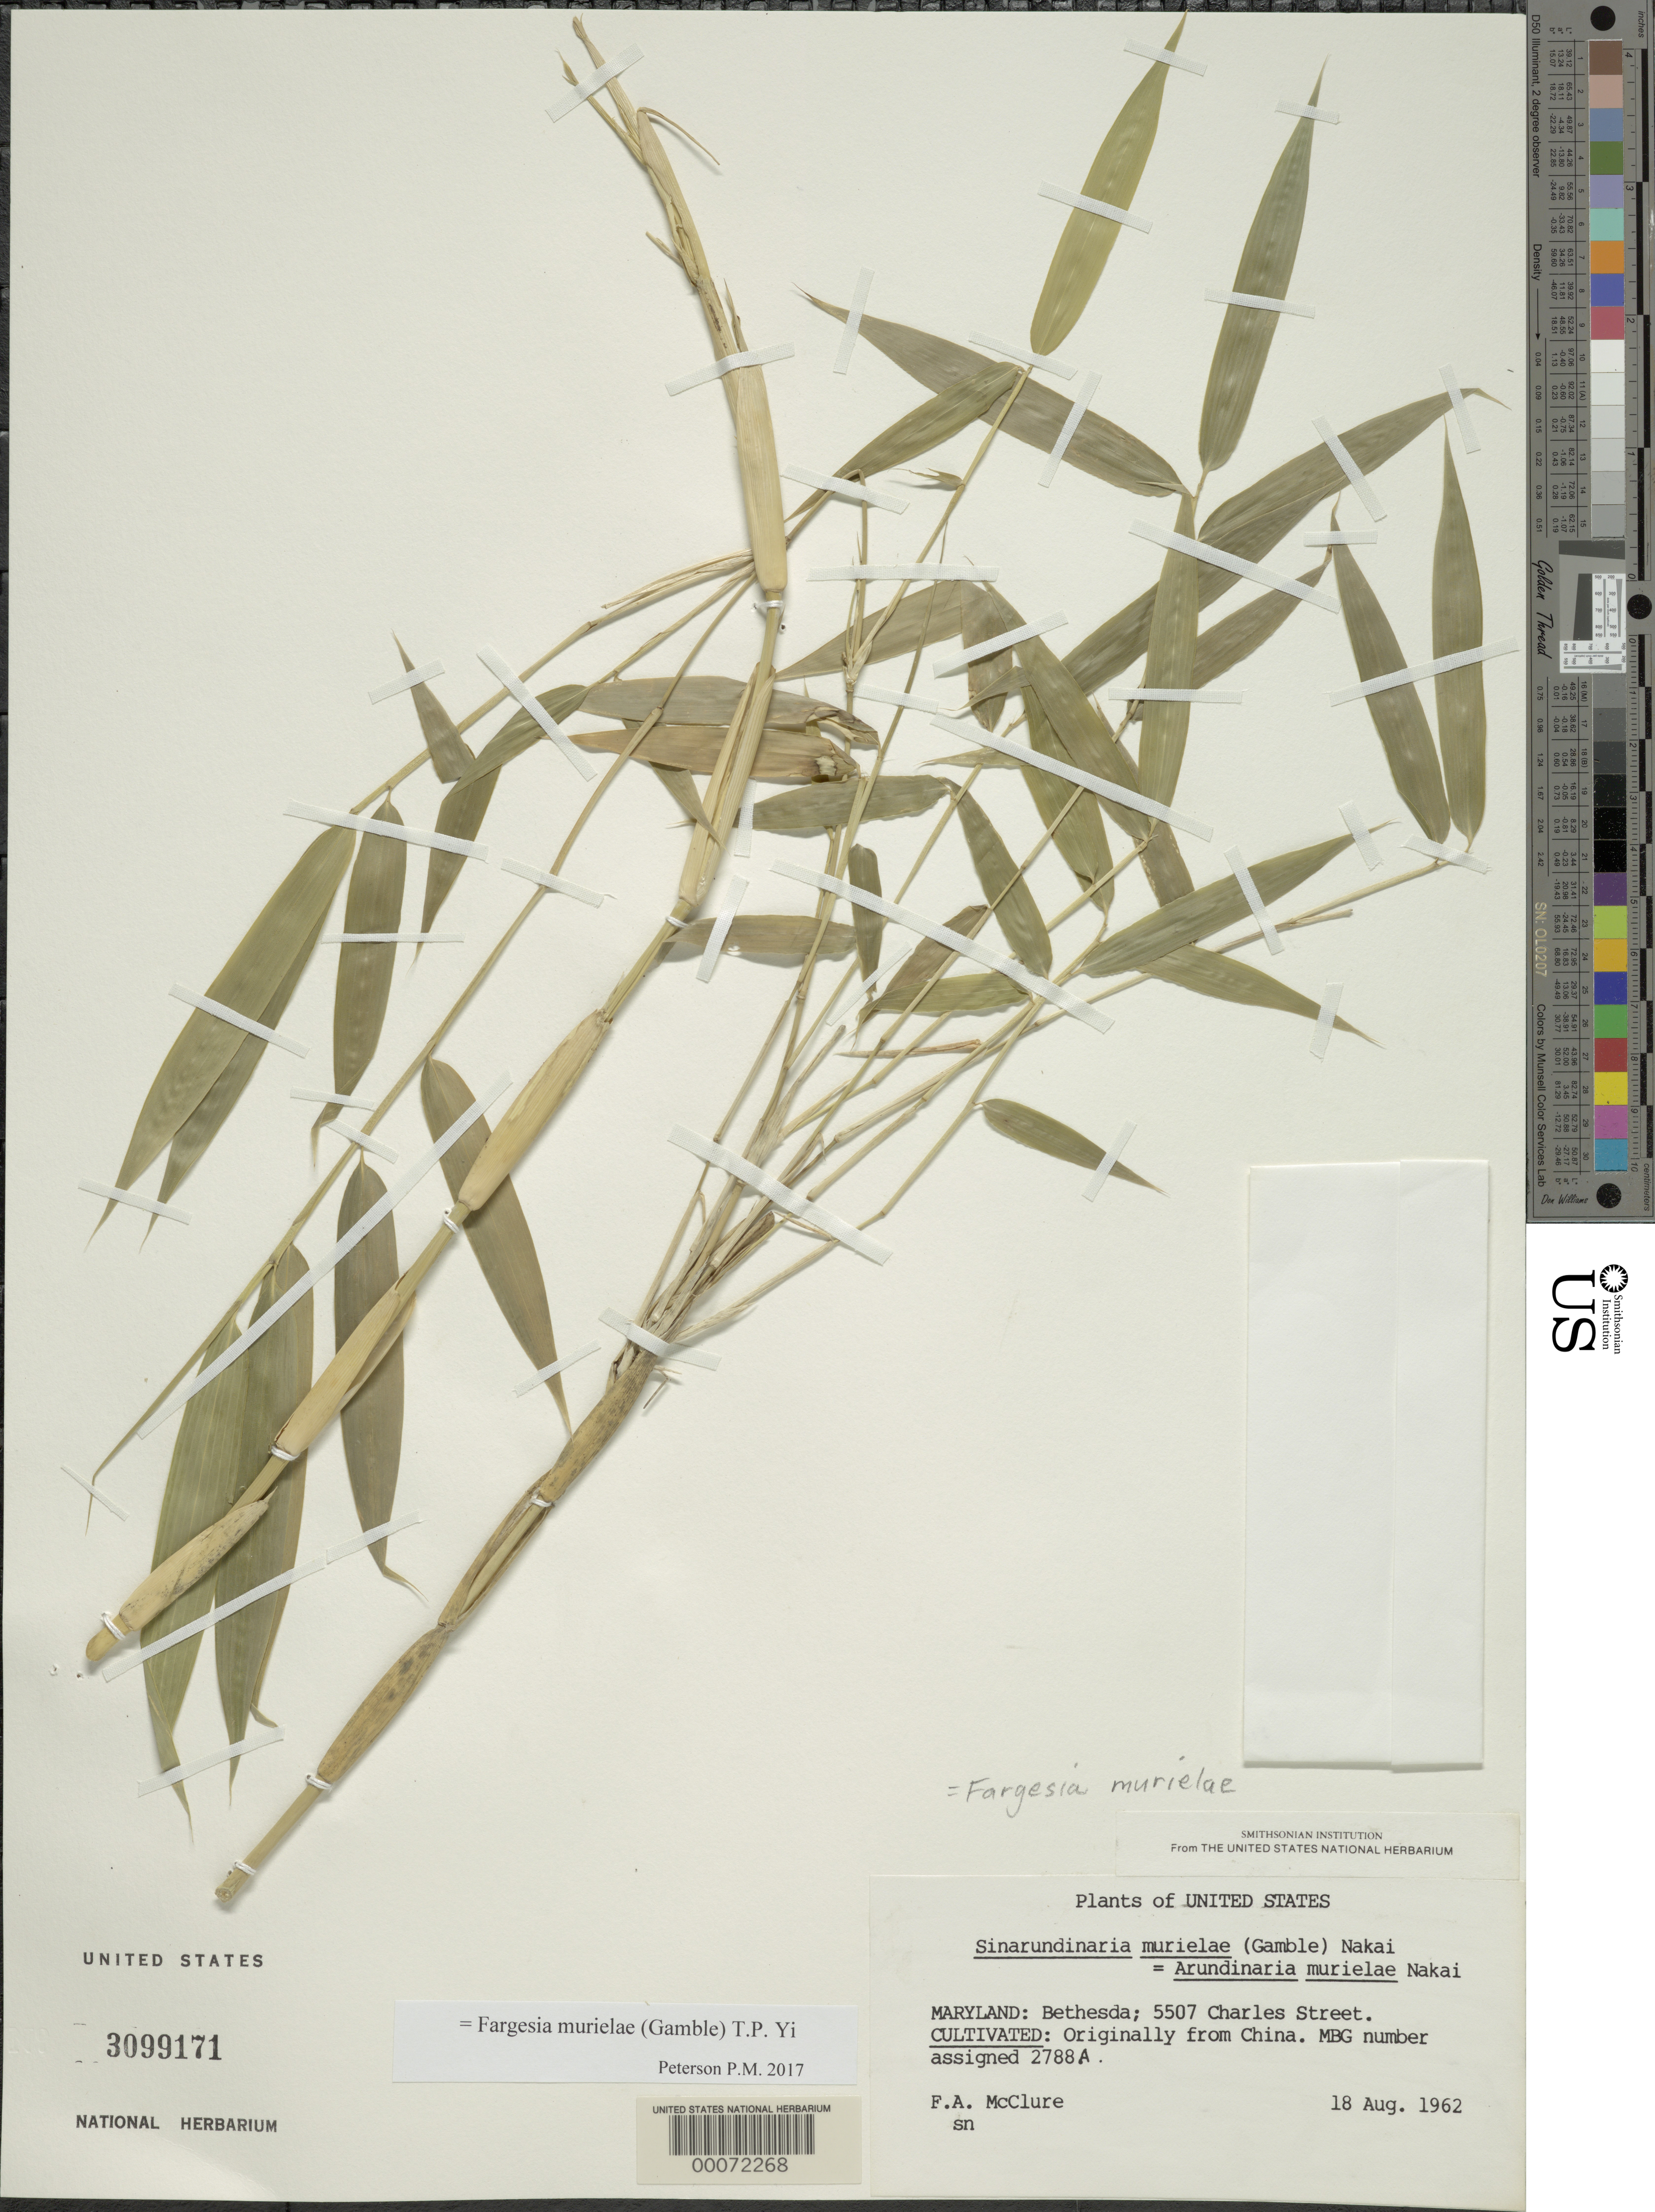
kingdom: Plantae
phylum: Tracheophyta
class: Liliopsida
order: Poales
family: Poaceae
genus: Fargesia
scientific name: Fargesia murielae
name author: (Gamble) T.P. Yi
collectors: F. A. McClure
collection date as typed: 18 Aug 1962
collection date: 1962-08-18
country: United States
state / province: Maryland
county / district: Montgomery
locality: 5507 Charles Street, Bethesda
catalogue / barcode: US 3099171